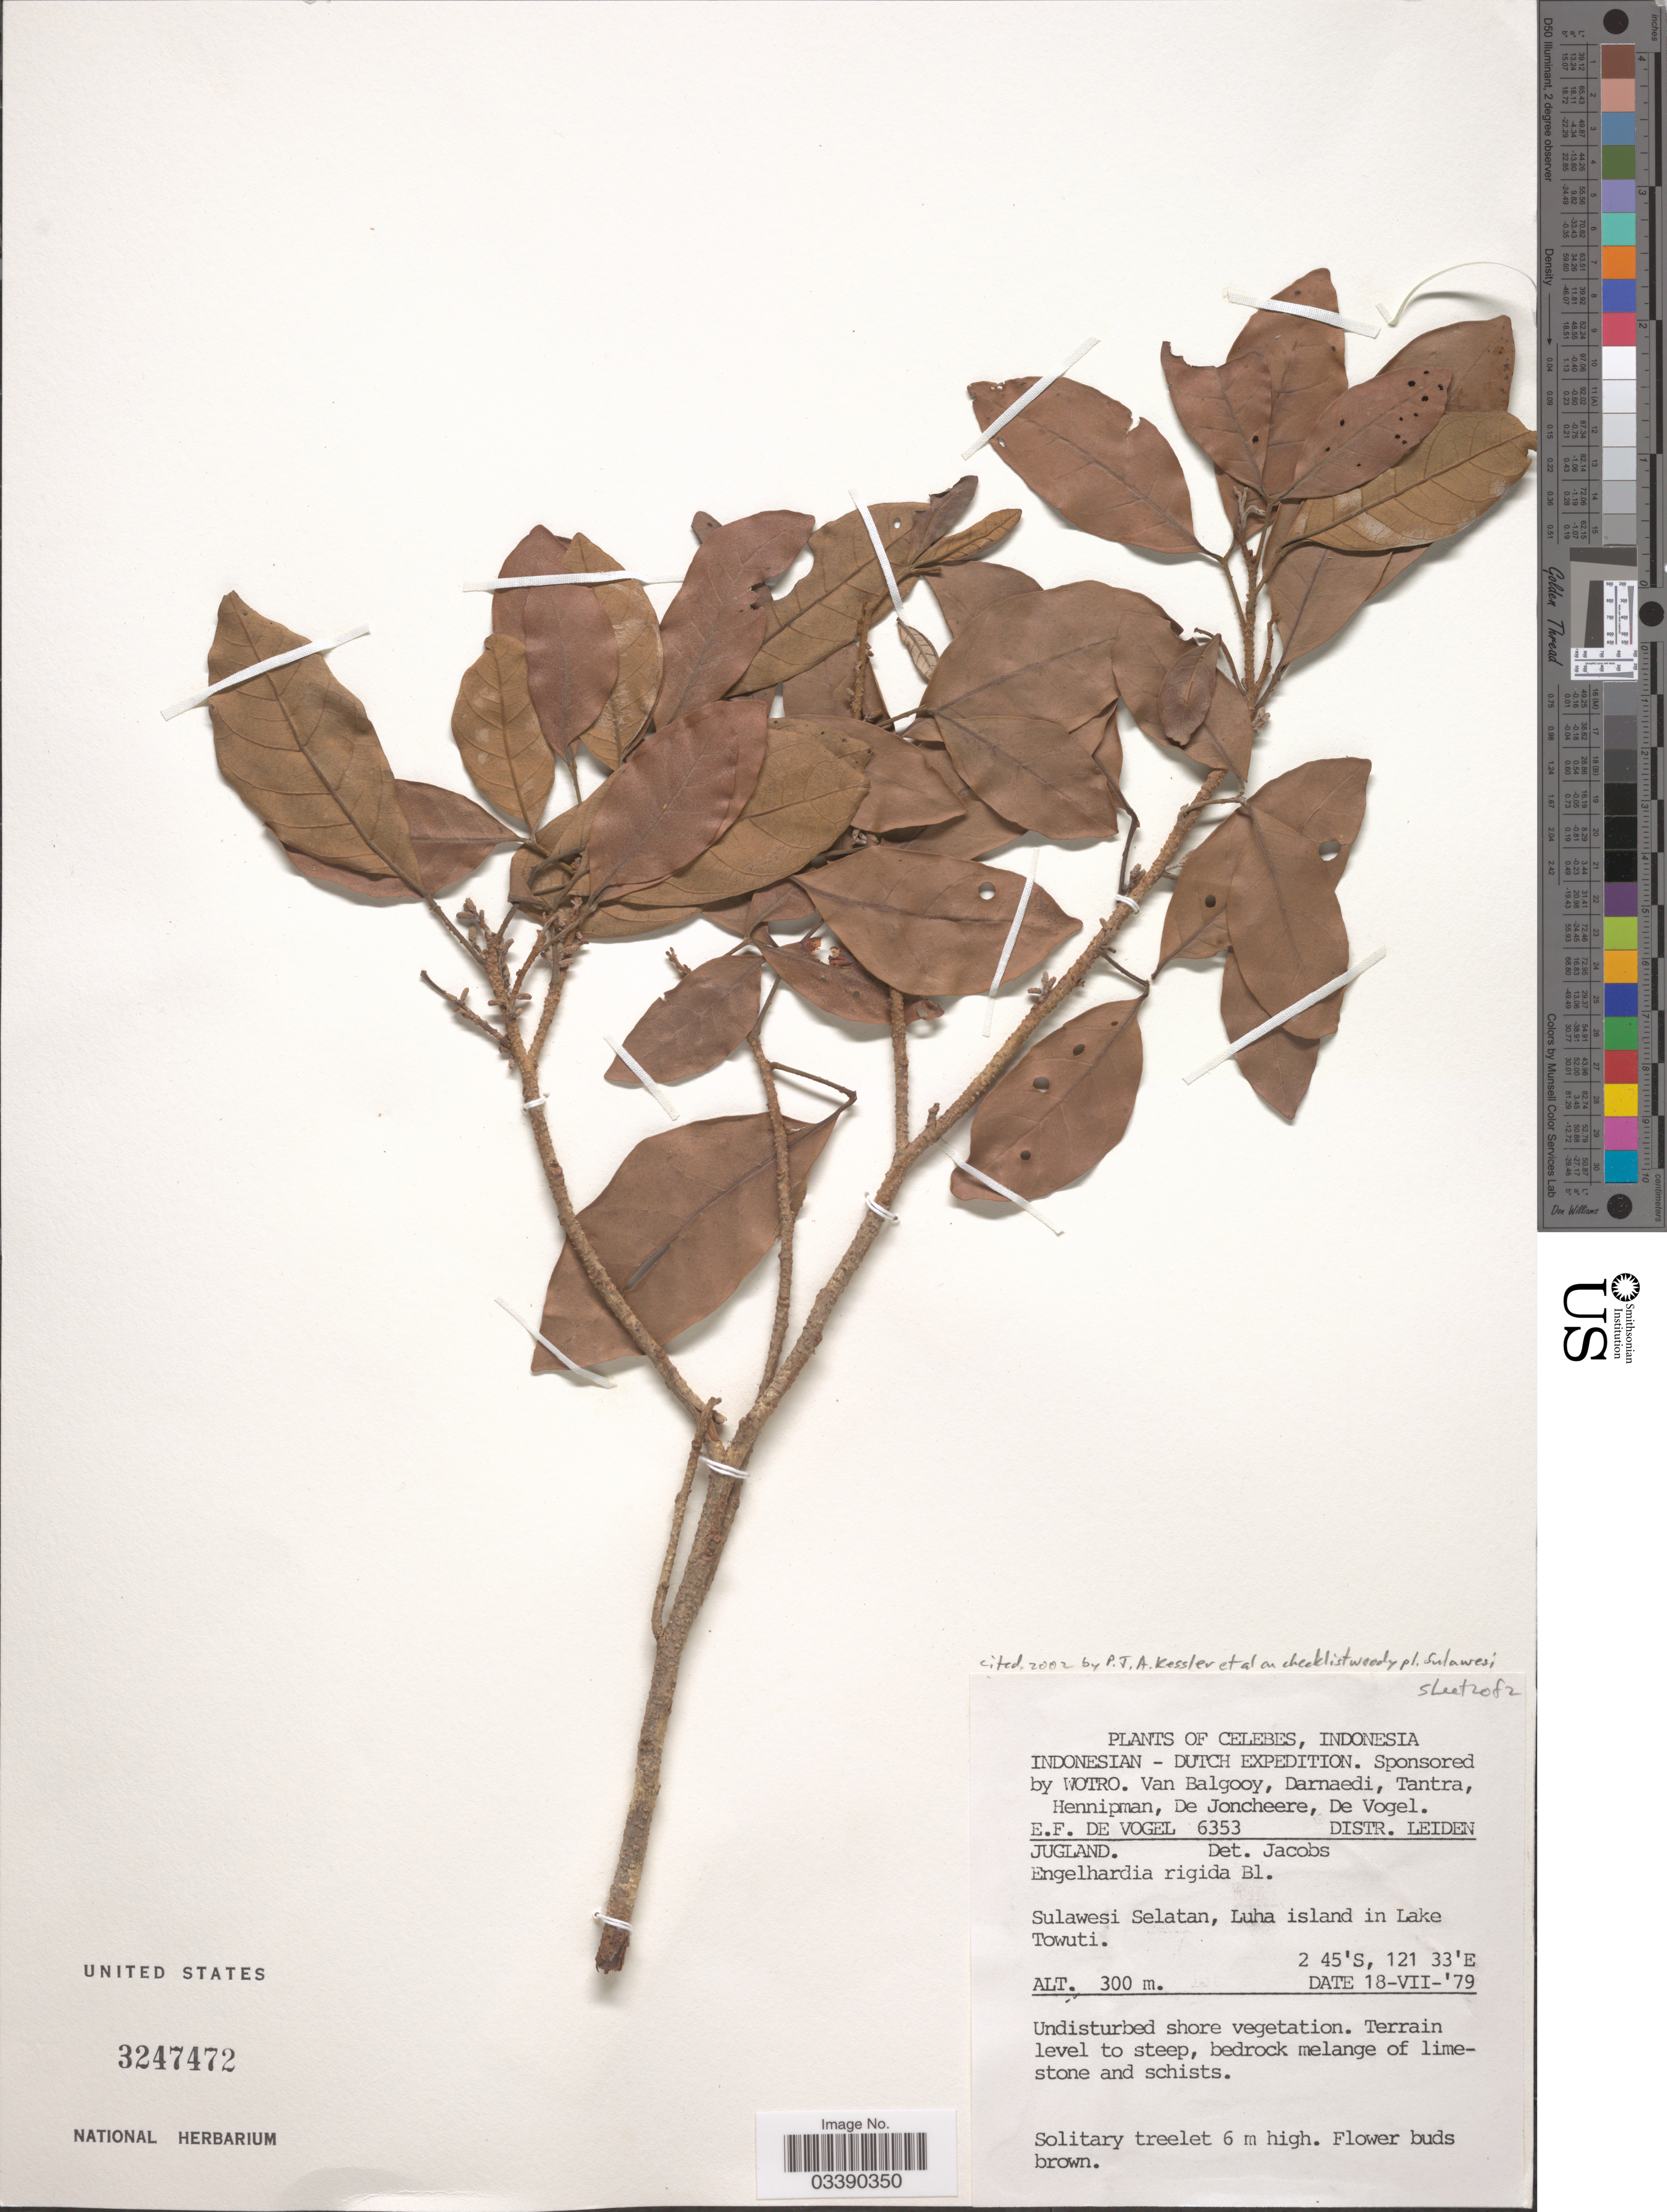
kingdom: Plantae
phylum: Tracheophyta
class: Magnoliopsida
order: Fagales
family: Juglandaceae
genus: Engelhardia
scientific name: Engelhardia rigida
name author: Blume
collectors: E. F. de Vogel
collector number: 6353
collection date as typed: Transcribed d/m/y: 18/7/79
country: Indonesia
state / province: Sulawesi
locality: Celebes. Sulawesi Selatan, Luha island in Lake Towuti.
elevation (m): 300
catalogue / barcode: US 3247472